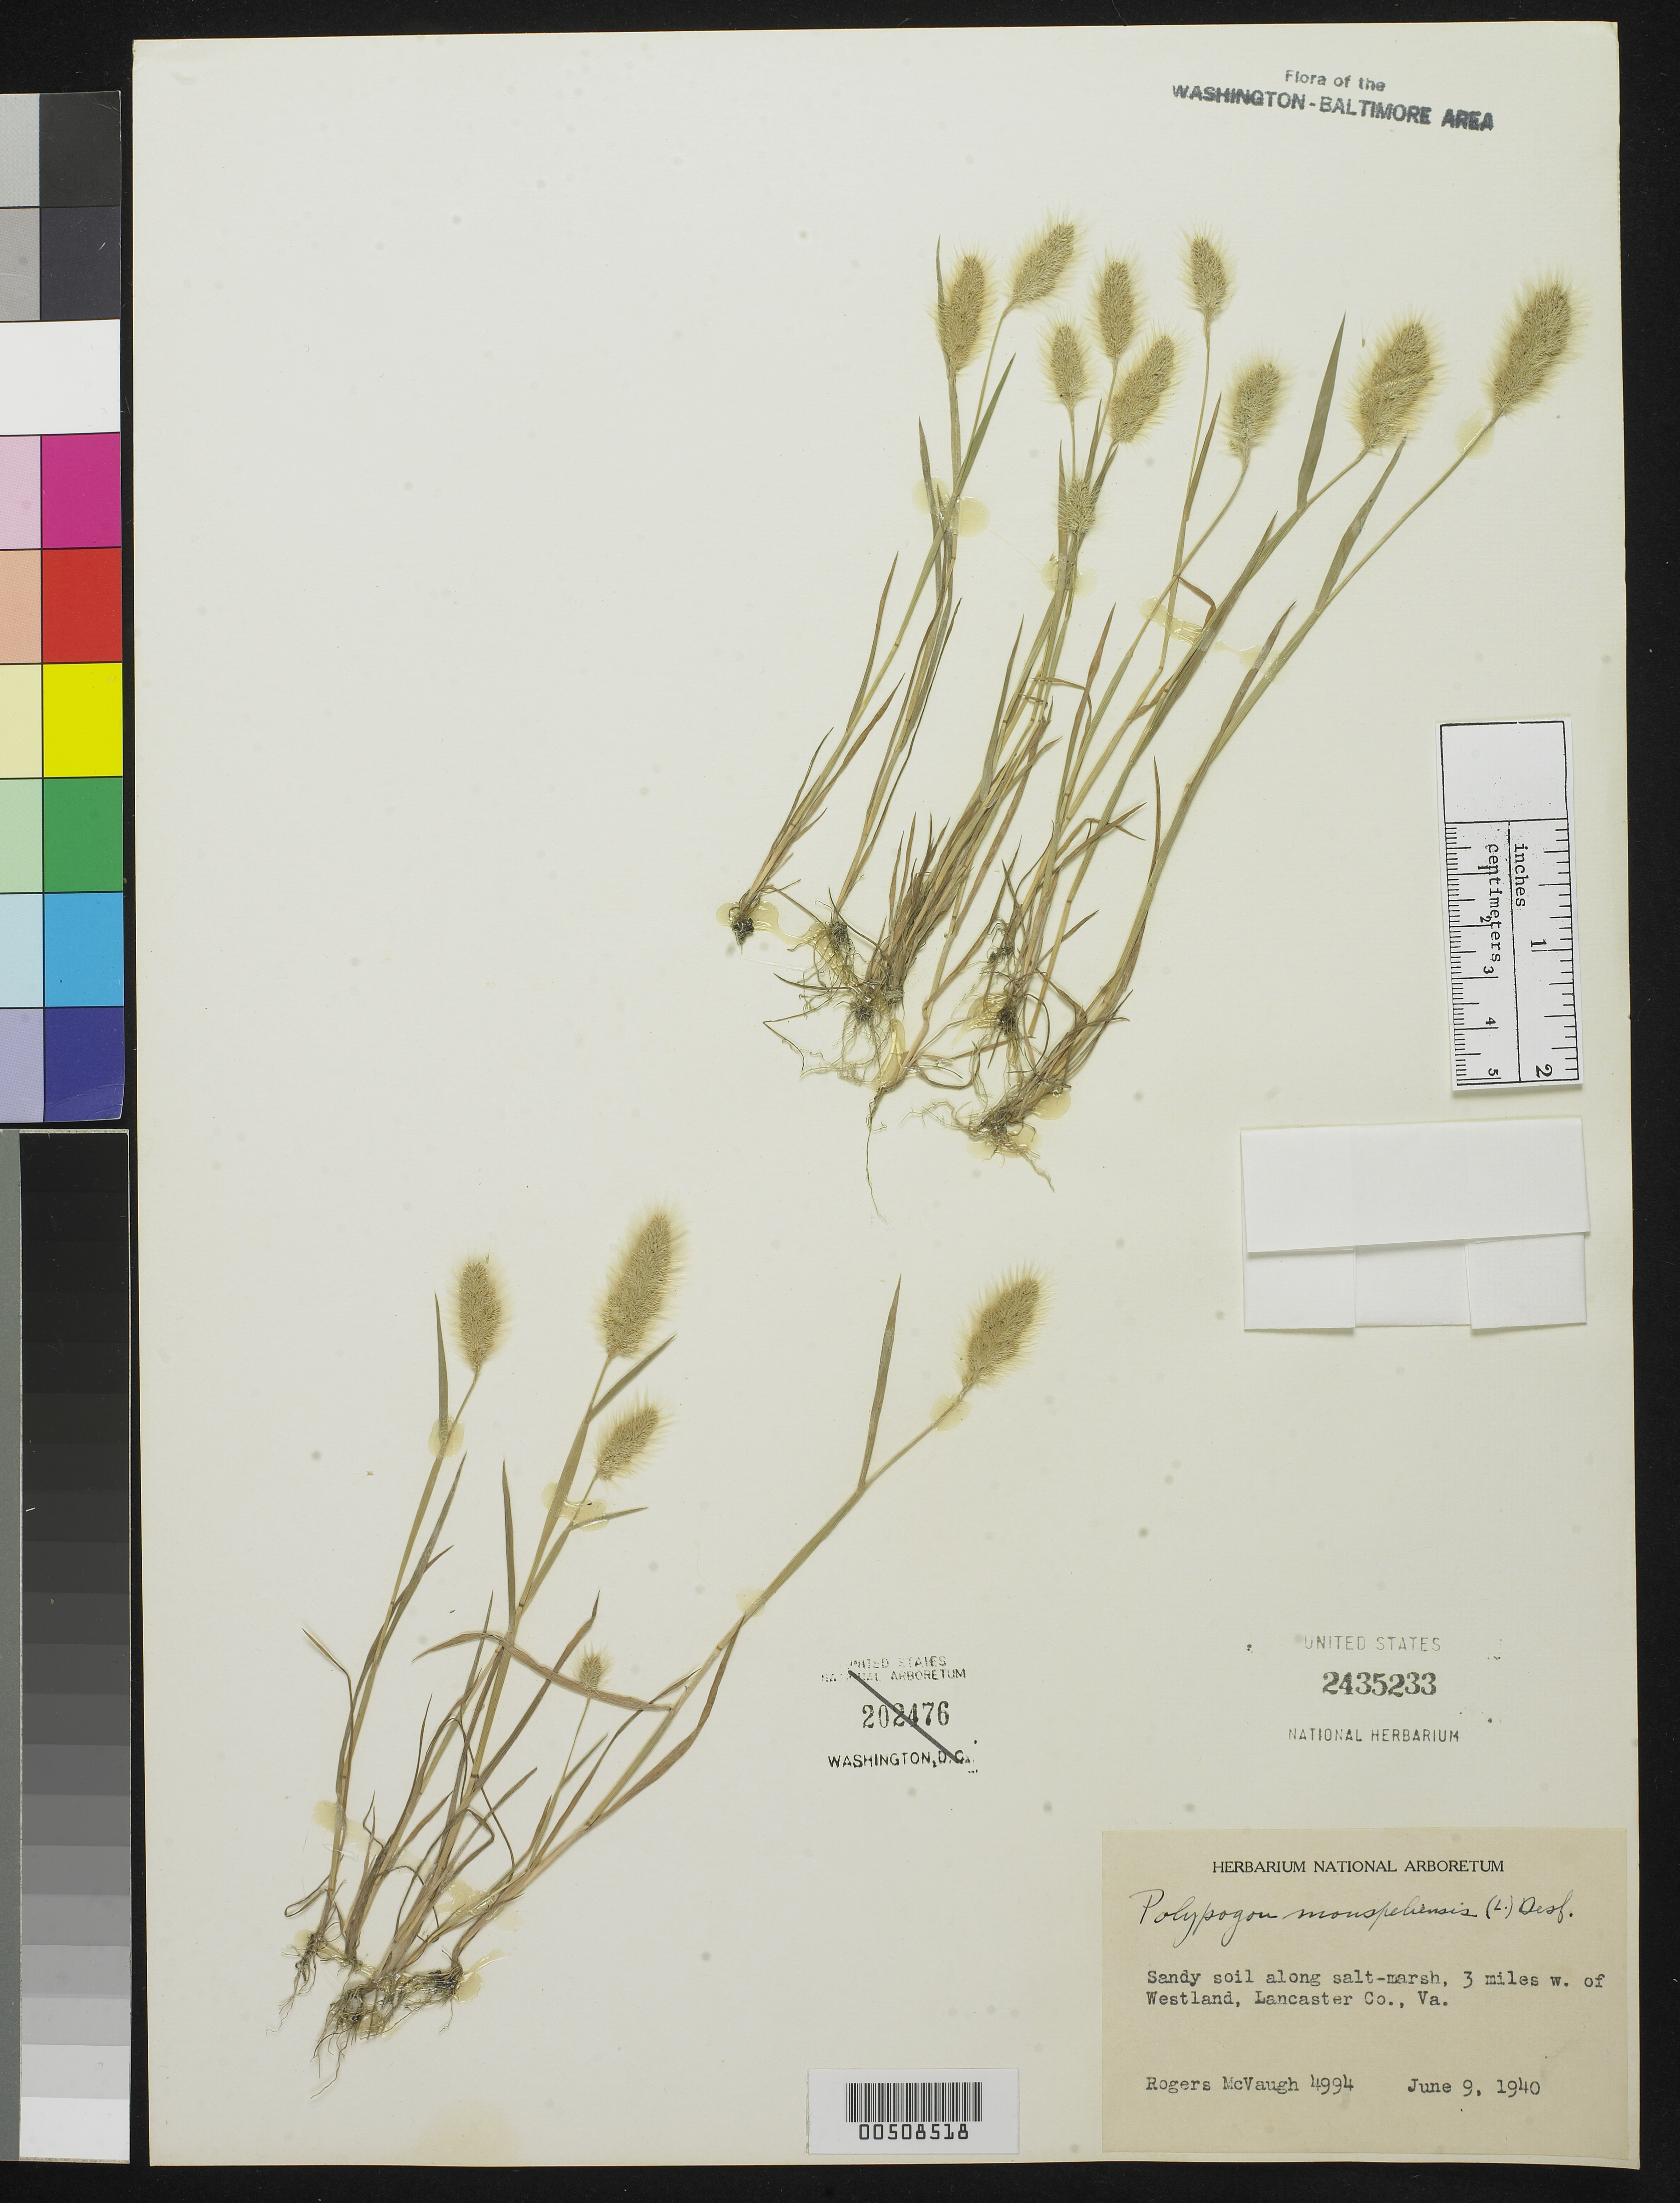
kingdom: Plantae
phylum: Tracheophyta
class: Liliopsida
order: Poales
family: Poaceae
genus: Polypogon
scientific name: Polypogon monspeliensis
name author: (L.) Desf.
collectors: R. McVaugh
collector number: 4994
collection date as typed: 09 Jun 1940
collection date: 1940-06-09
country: United States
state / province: Virginia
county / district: Lancaster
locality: W of Westland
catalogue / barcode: US 2435233